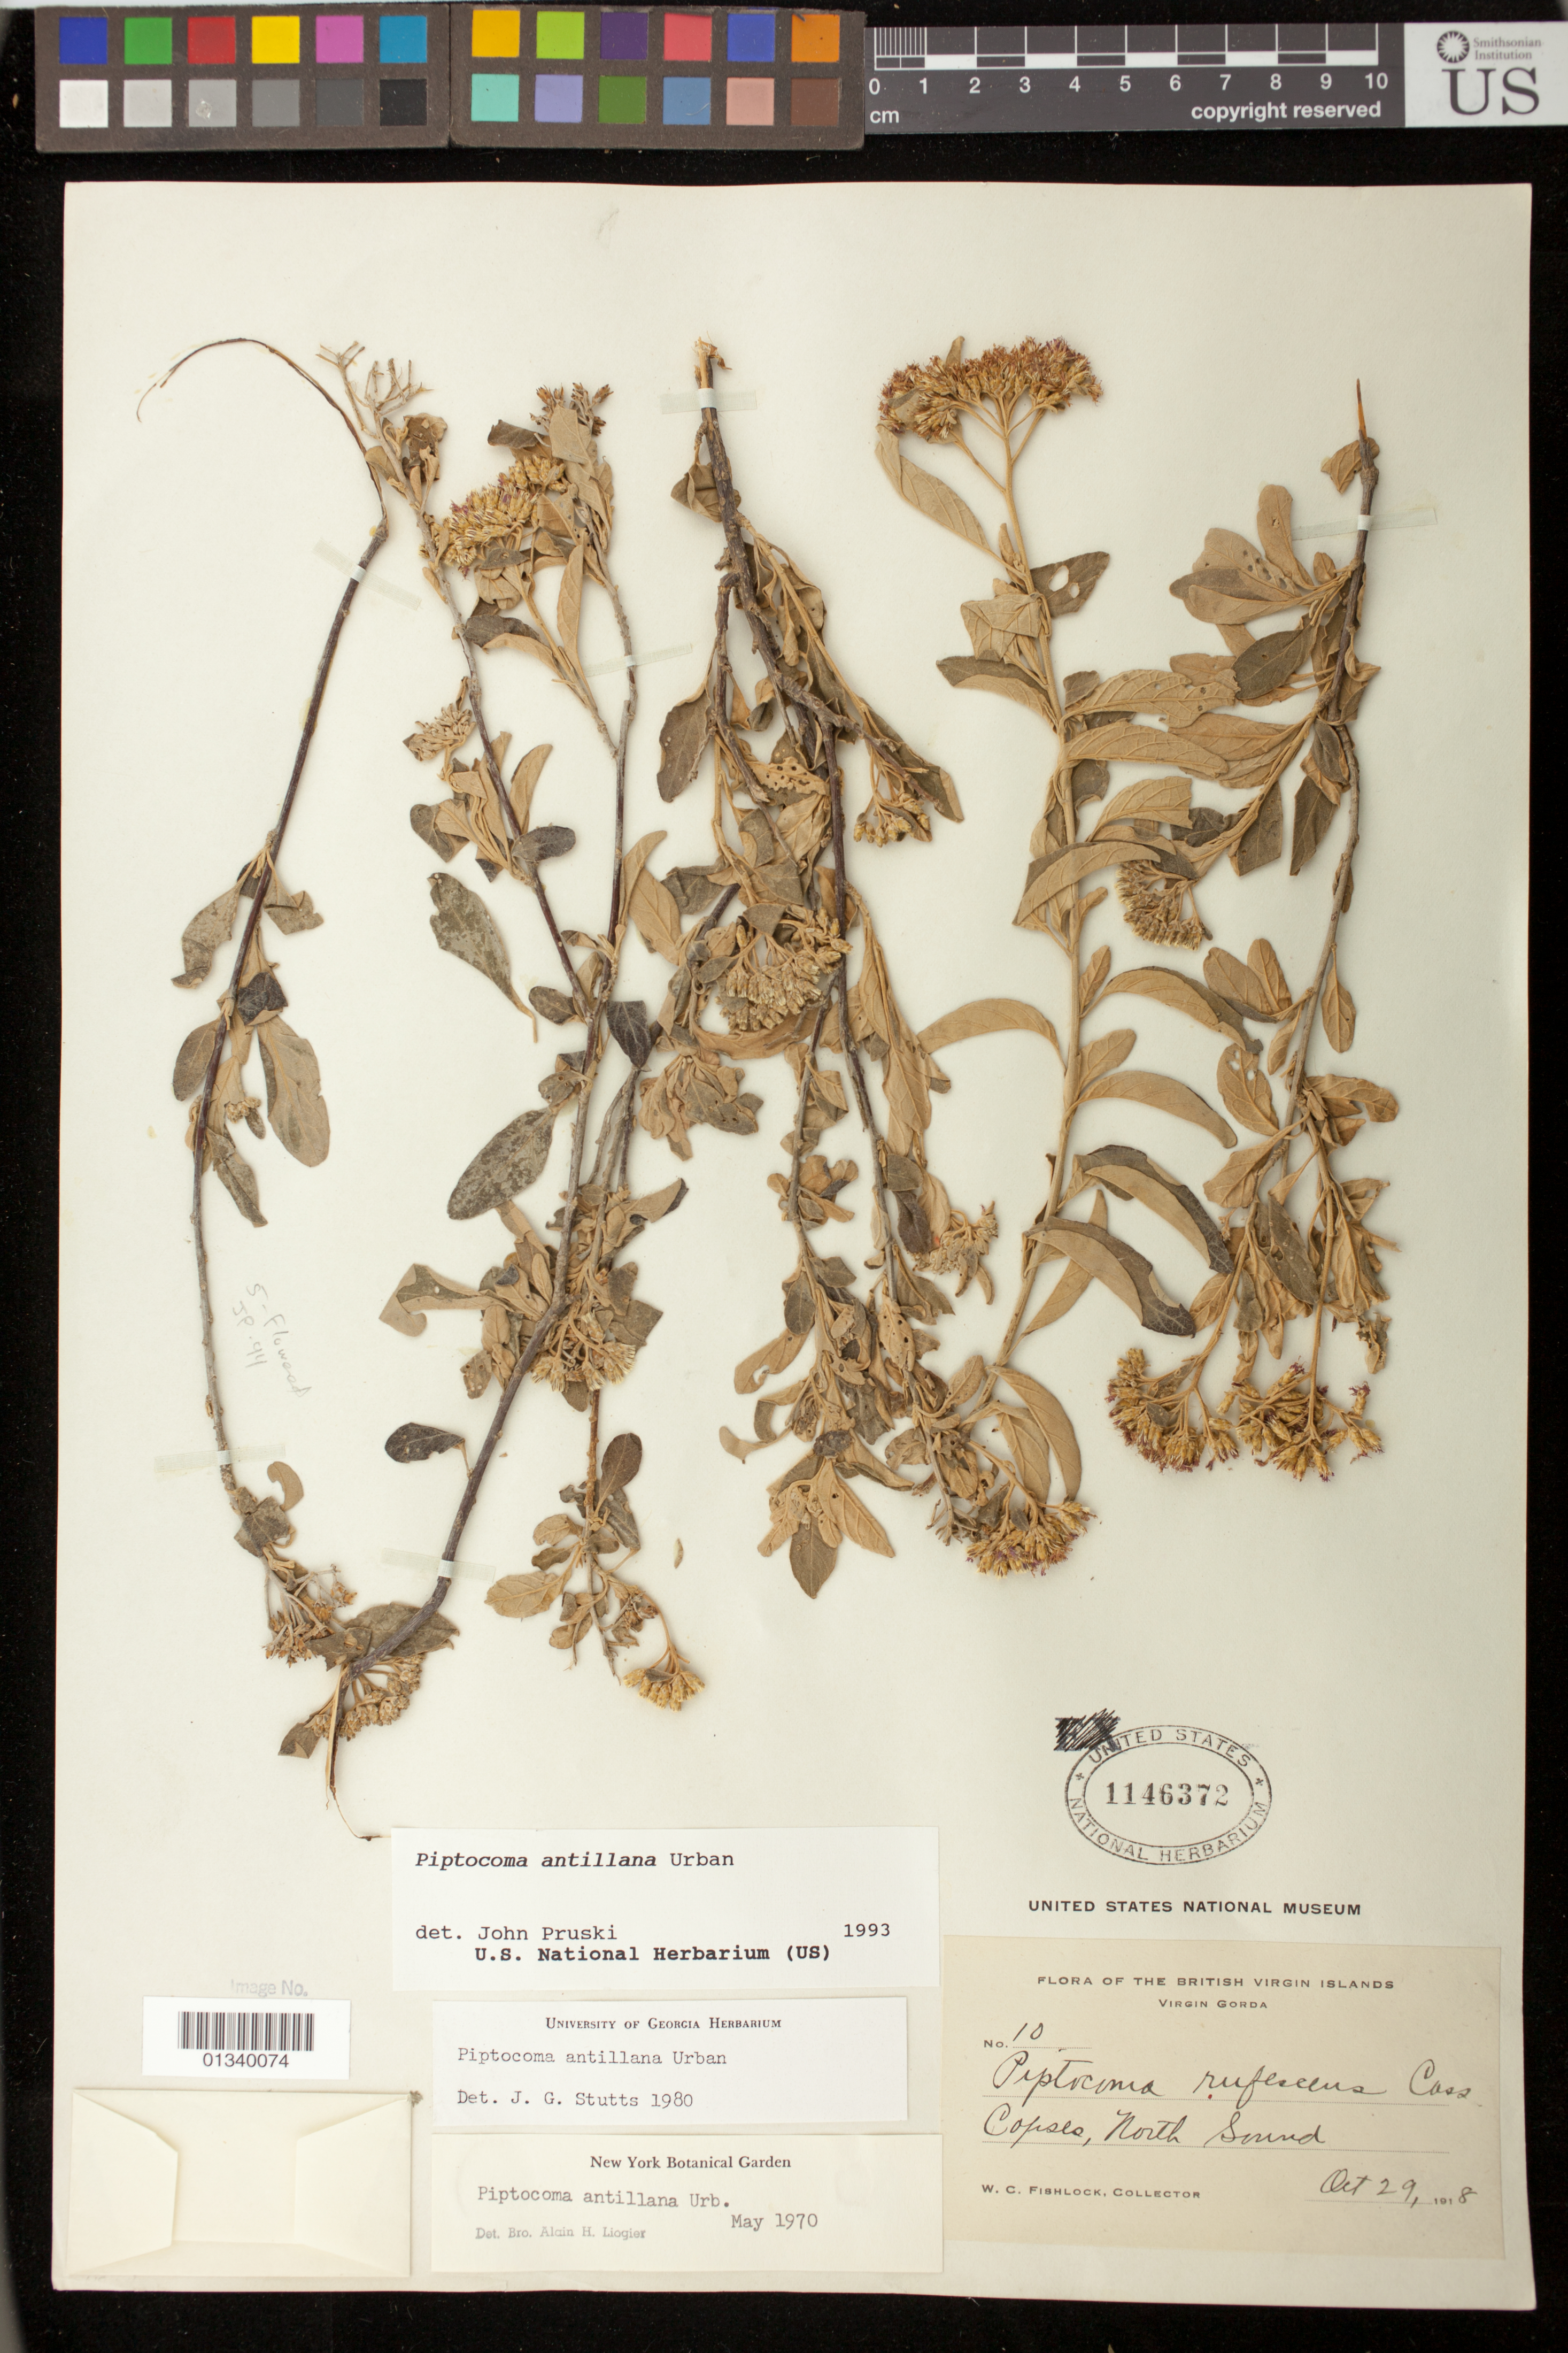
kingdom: Plantae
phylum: Tracheophyta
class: Magnoliopsida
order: Asterales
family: Asteraceae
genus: Piptocoma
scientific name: Piptocoma antillana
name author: Urb.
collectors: W. Fishlock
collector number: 10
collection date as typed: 29 Oct 1918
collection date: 1918-10-29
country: British Virgin Islands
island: Virgin Gorda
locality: North Sound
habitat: Copses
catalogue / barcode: US 1146372